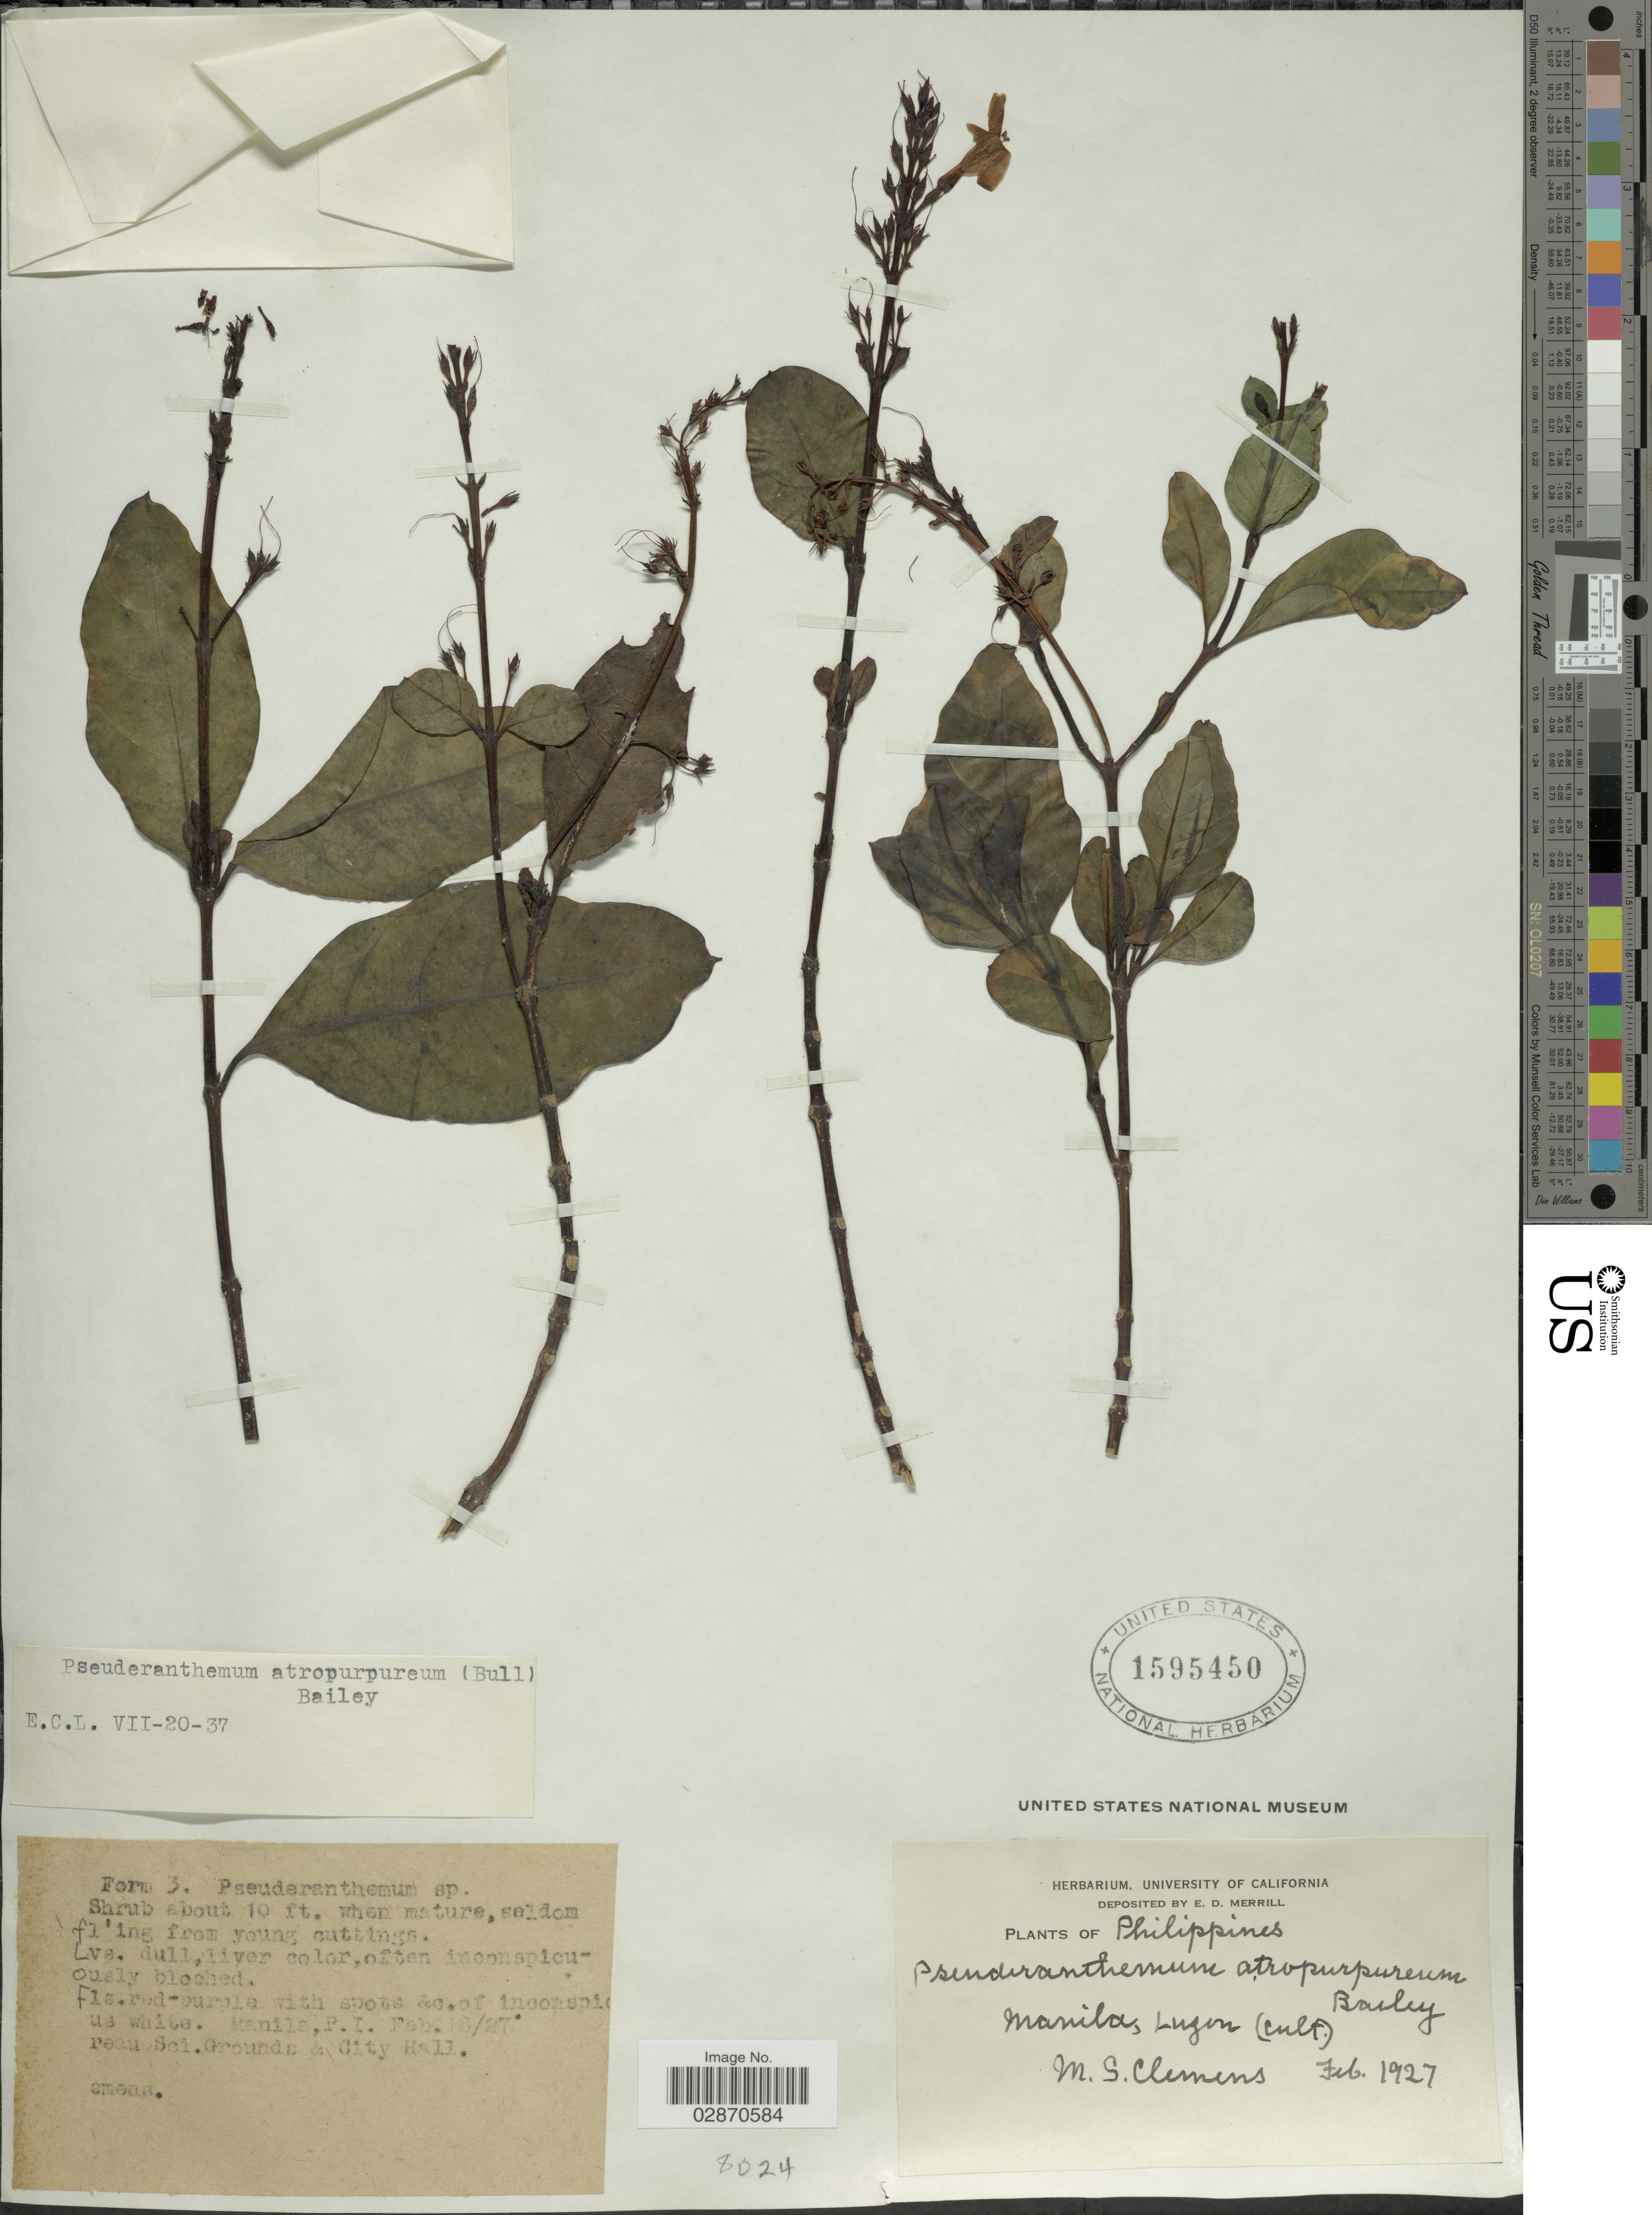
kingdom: Plantae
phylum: Tracheophyta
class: Magnoliopsida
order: Lamiales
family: Acanthaceae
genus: Pseuderanthemum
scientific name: Pseuderanthemum atropurpureum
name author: (W. Bull) L.H. Bailey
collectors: M. S. Clemens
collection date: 1927-02-12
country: Philippines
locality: Manila, Luzon.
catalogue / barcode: US 1595450